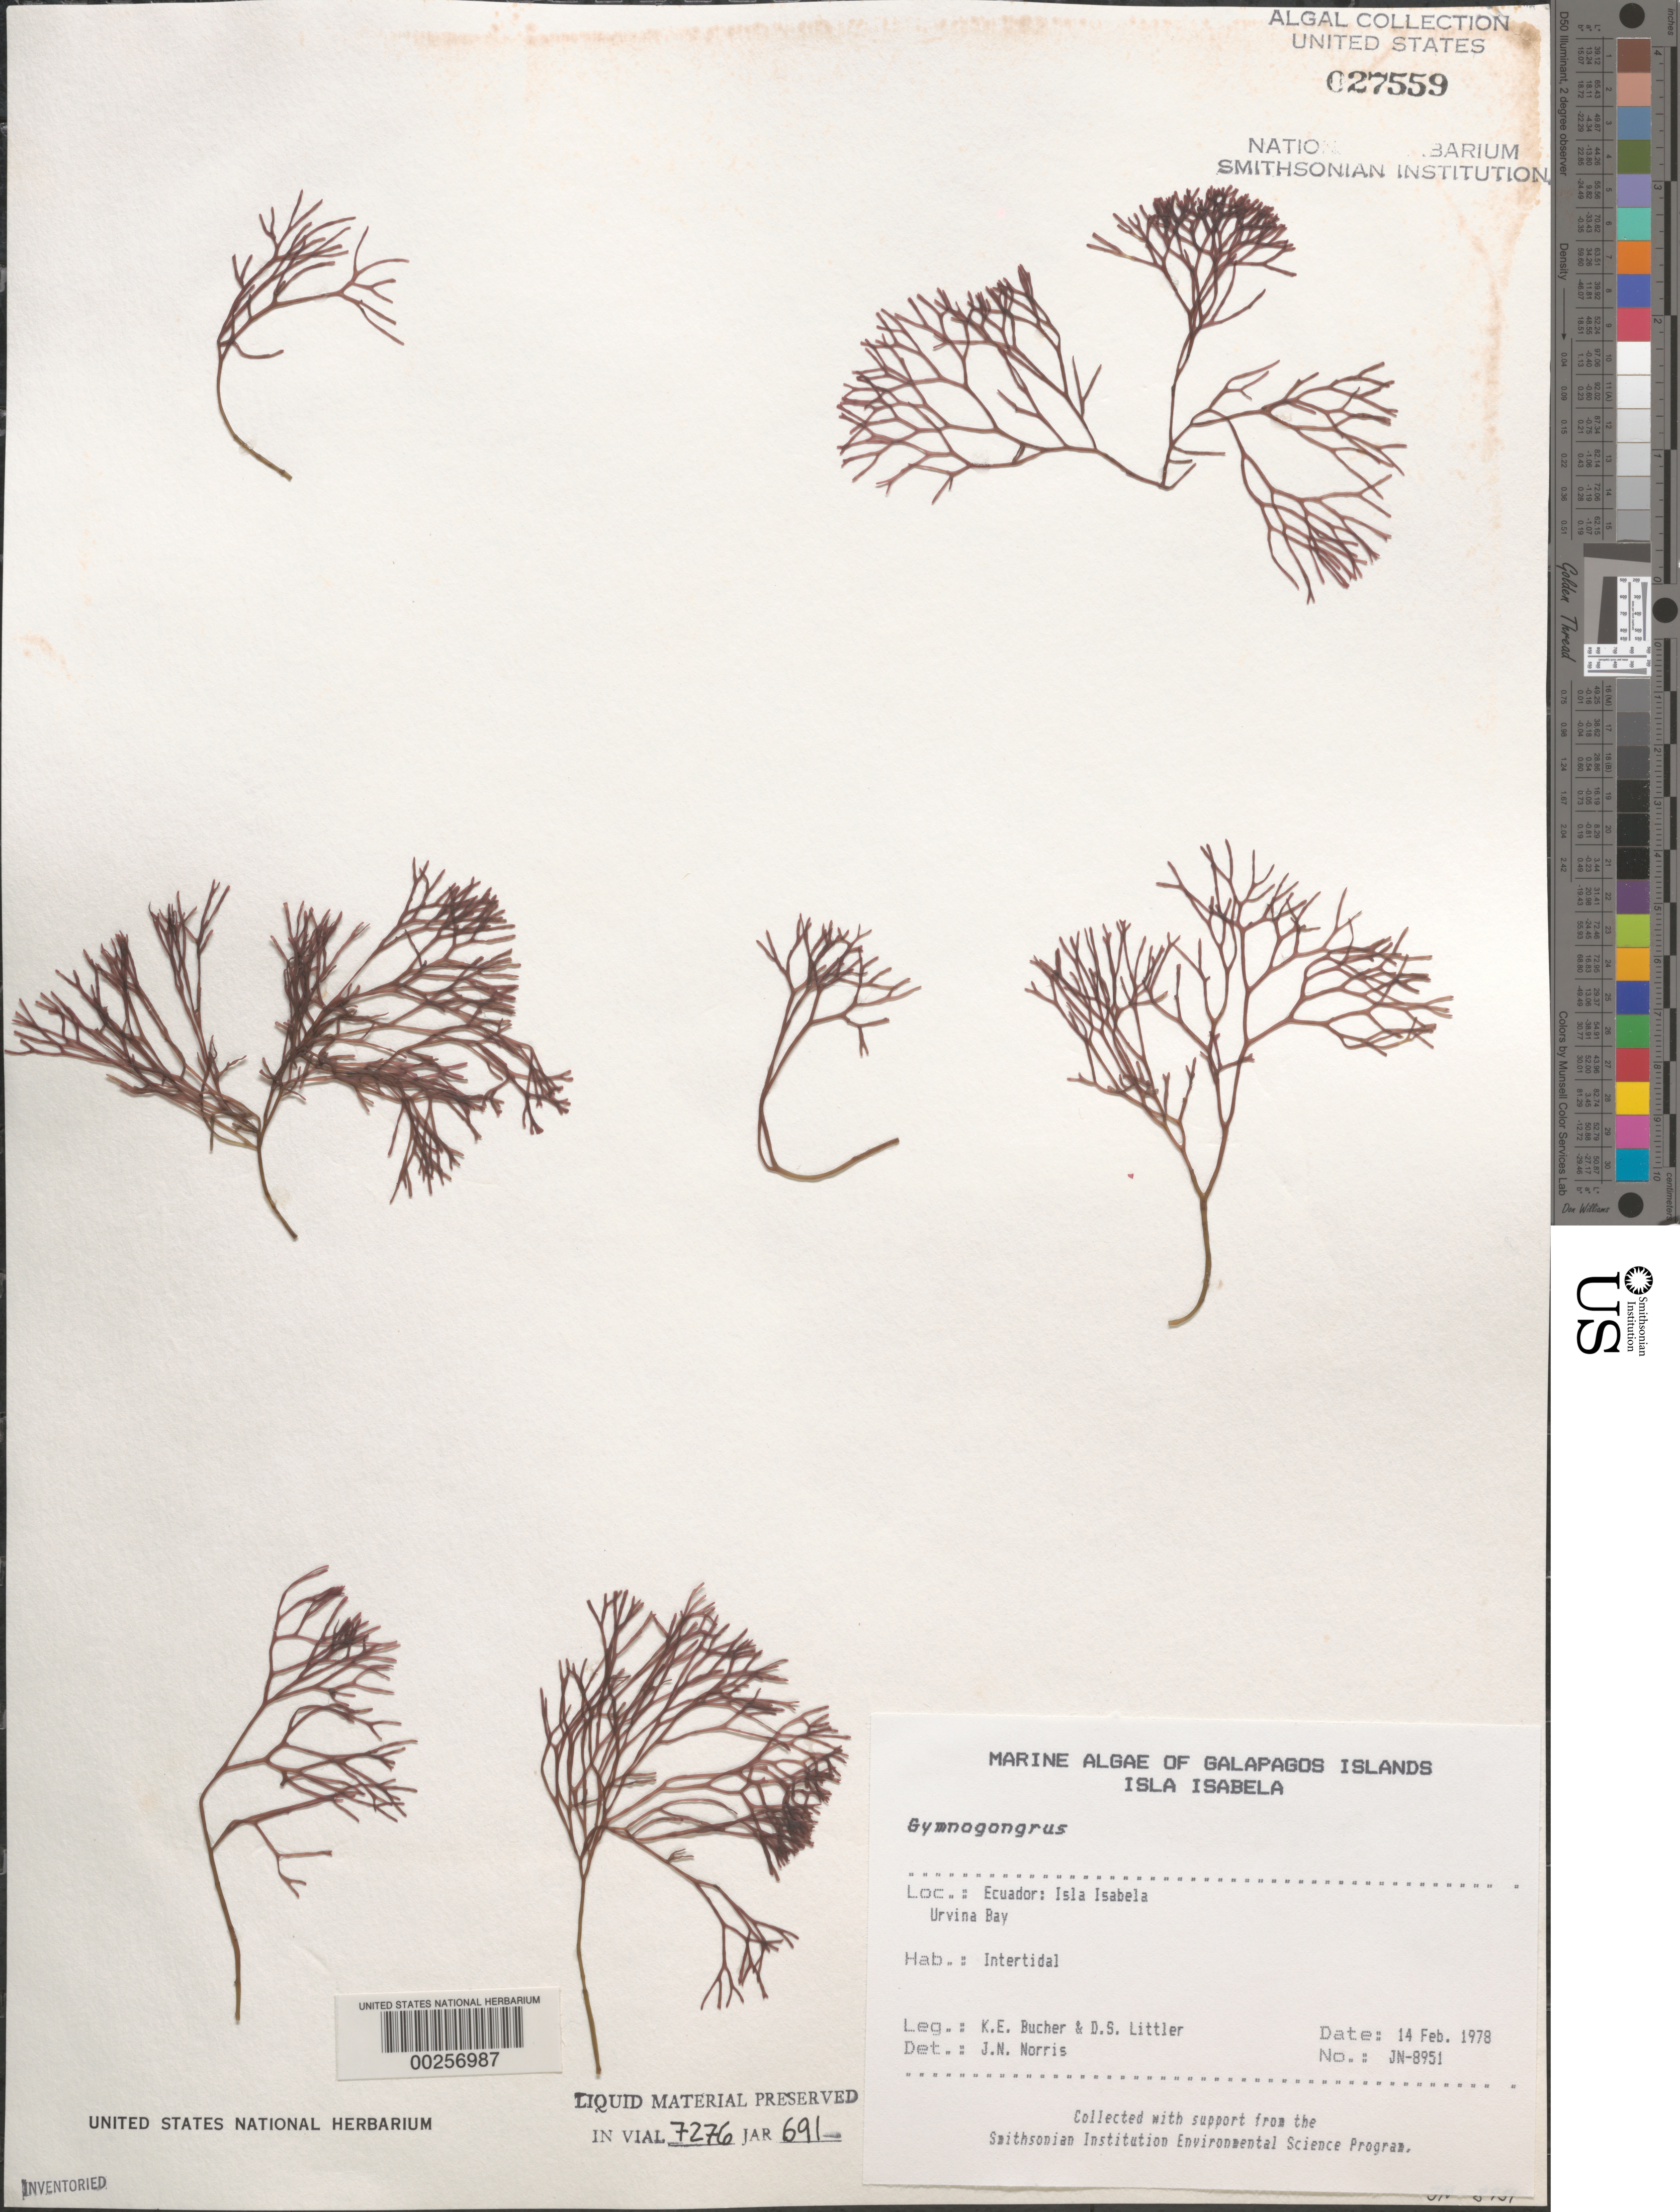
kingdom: Plantae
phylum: Rhodophyta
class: Florideophyceae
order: Gigartinales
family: Phyllophoraceae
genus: Gymnogongrus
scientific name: Gymnogongrus sp.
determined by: Norris, James N.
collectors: K. E. Bucher & D. S. Littler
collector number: Jn-8951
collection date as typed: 14 Feb 1978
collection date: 1978-02-14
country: Ecuador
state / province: Colón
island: Isabela [Albemarle]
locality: Urvina Bay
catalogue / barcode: US 27559